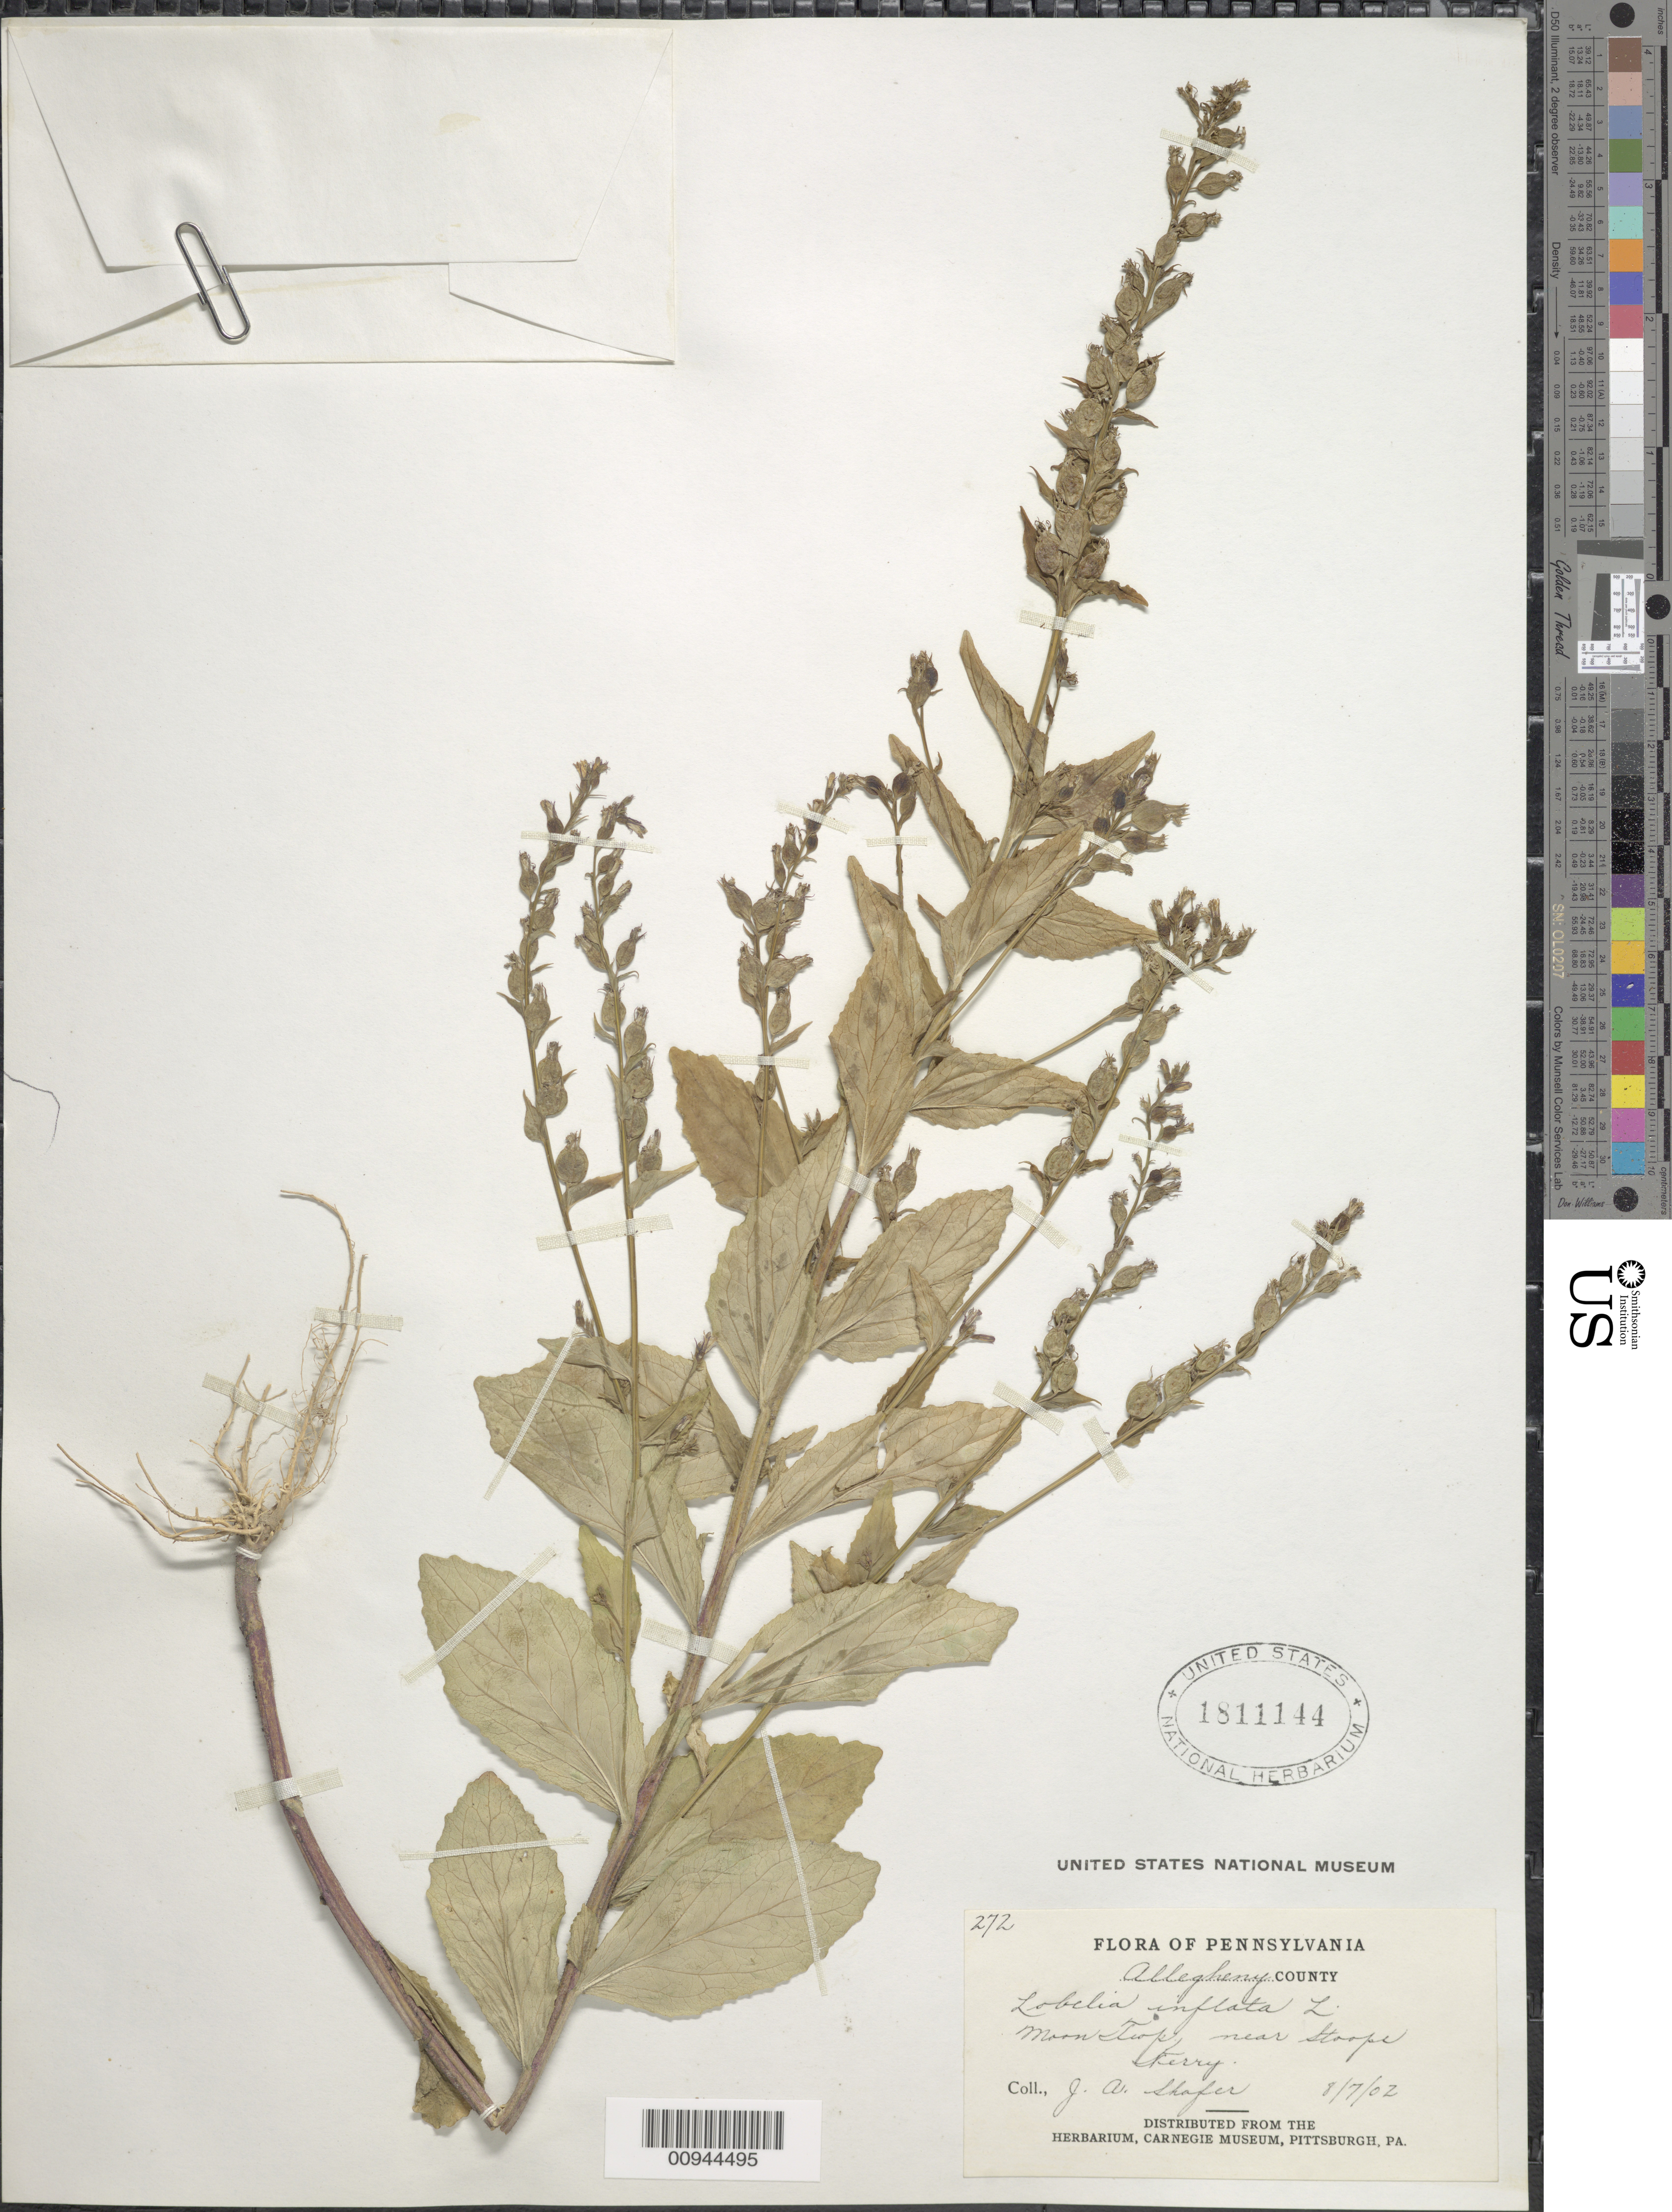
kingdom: Plantae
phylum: Tracheophyta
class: Magnoliopsida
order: Asterales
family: Campanulaceae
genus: Lobelia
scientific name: Lobelia inflata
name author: L.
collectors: J. A. Shafer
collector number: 272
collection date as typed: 07 Aug 1902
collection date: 1902-08-07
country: United States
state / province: Pennsylvania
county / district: Allegheny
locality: Moon Twp. near Stoope Ferry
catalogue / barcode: US 1811144